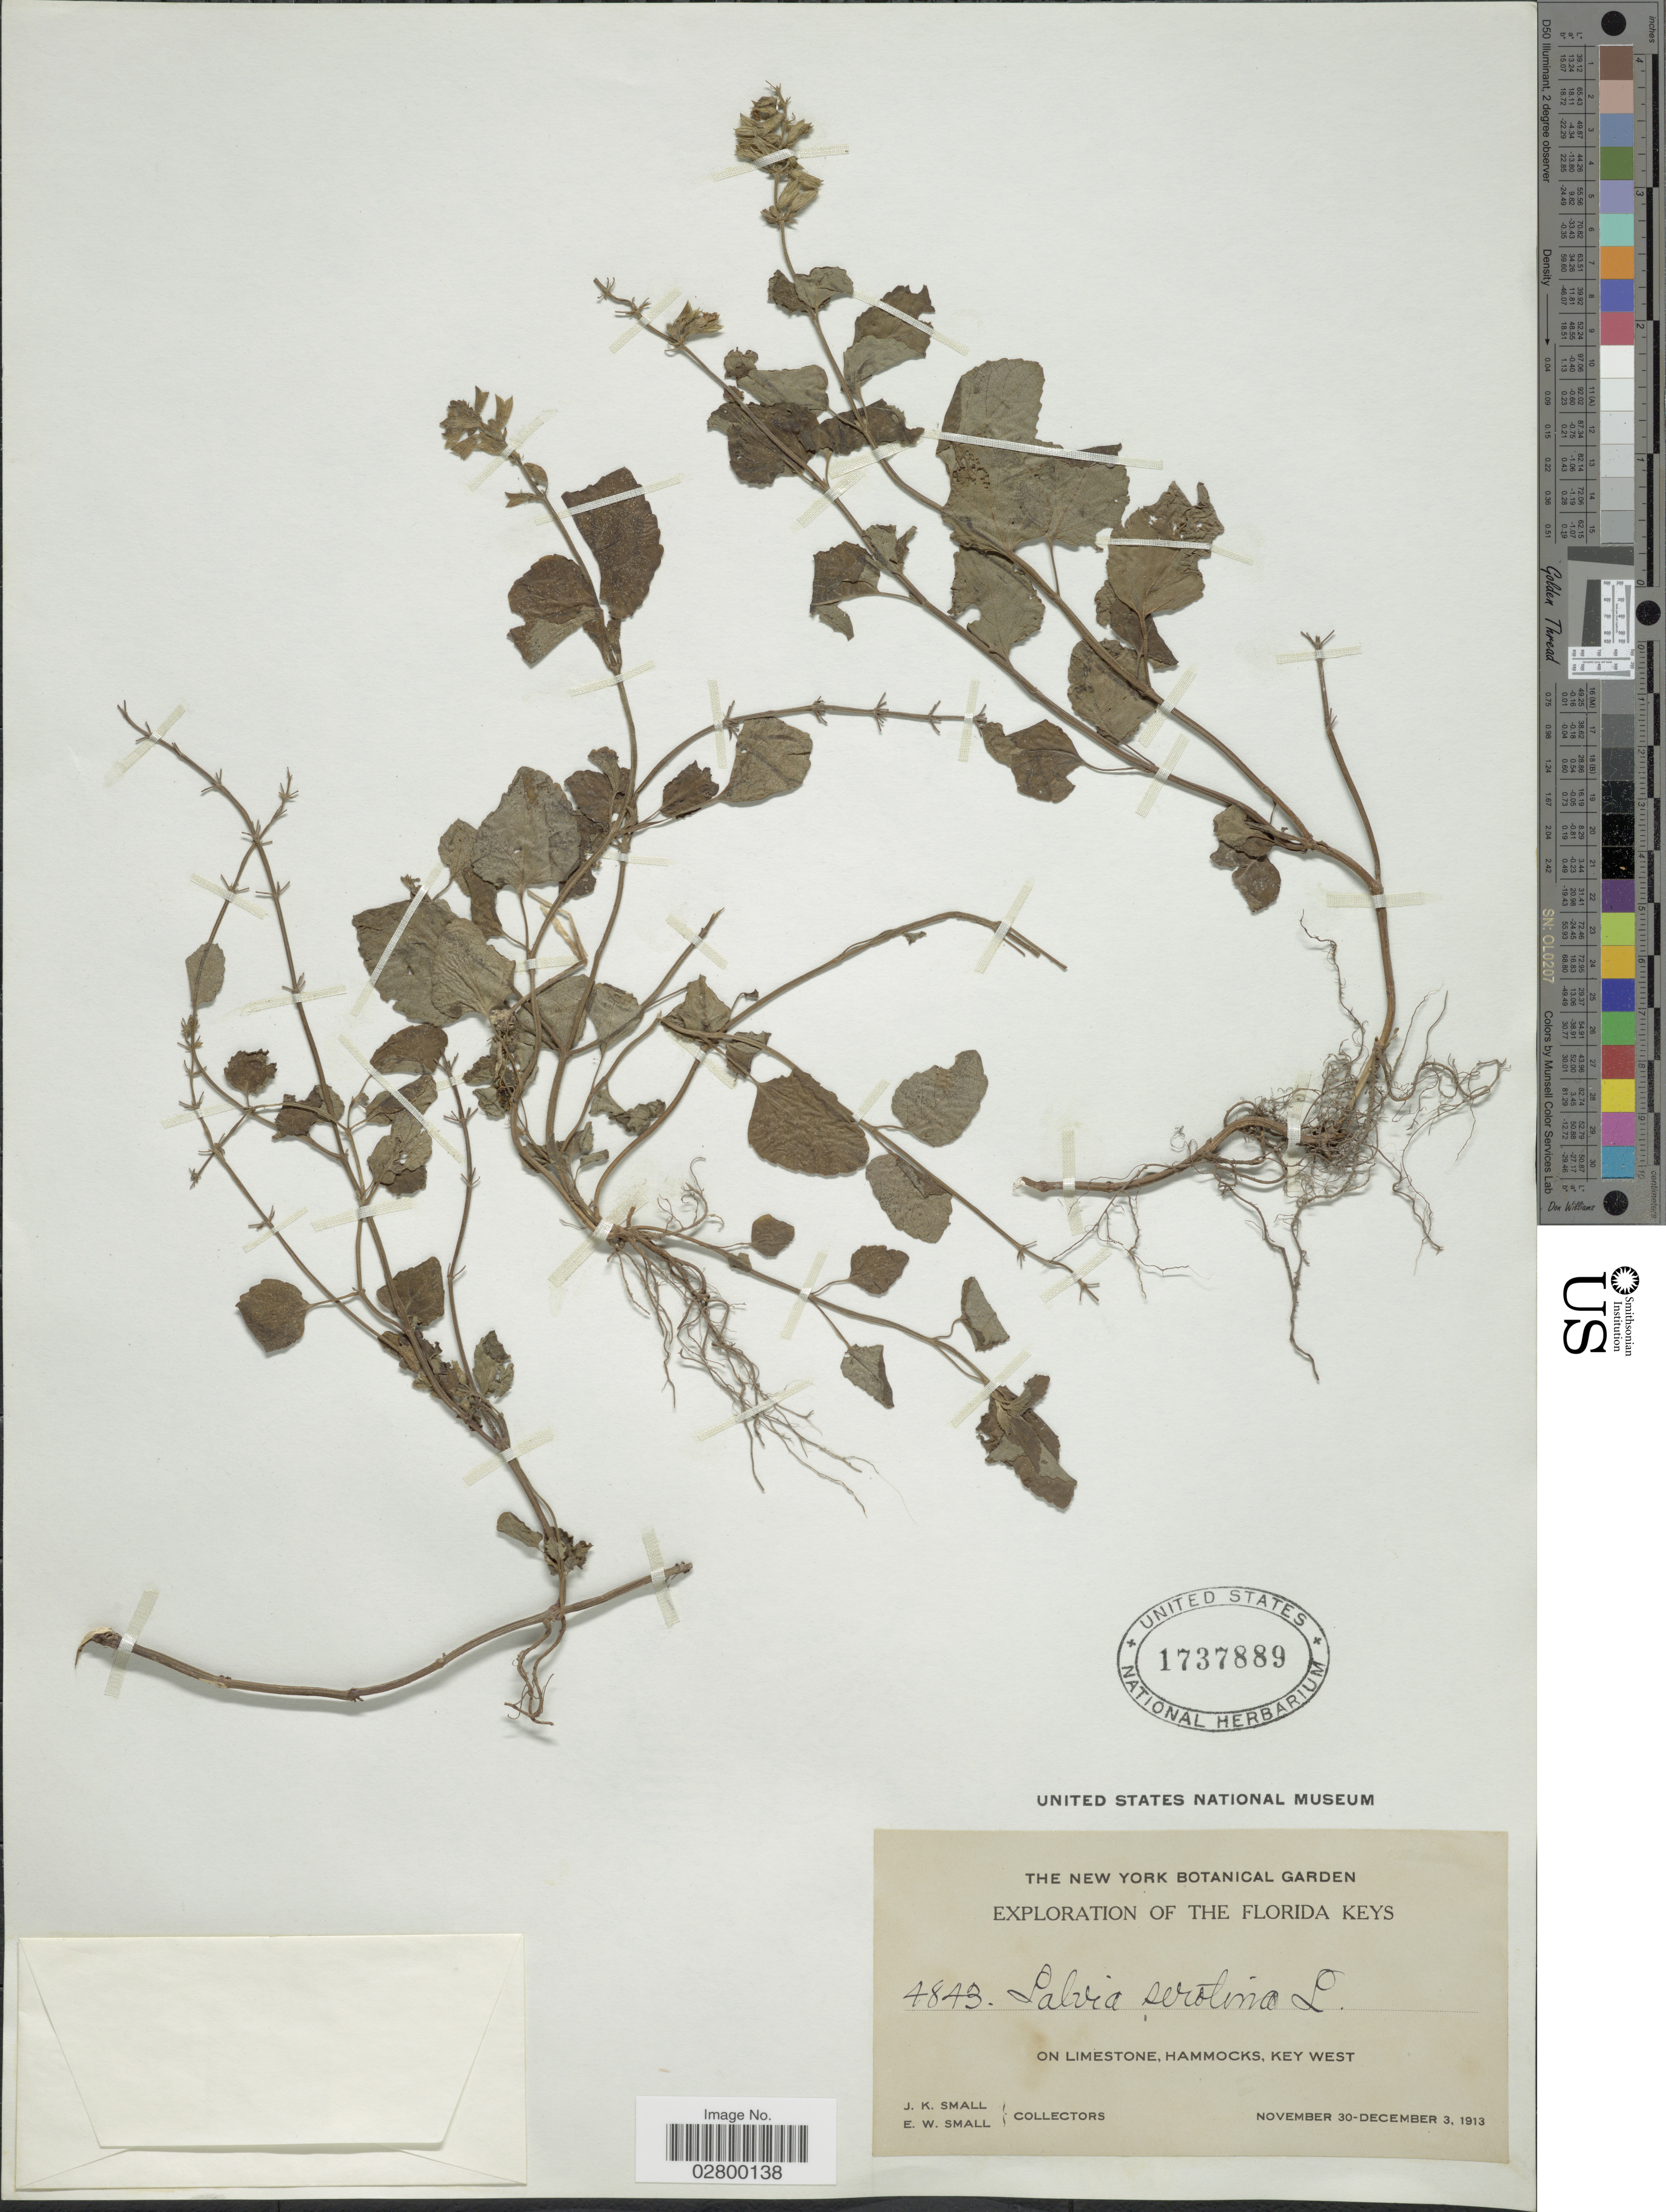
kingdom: Plantae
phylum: Tracheophyta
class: Magnoliopsida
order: Lamiales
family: Lamiaceae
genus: Salvia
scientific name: Salvia serotina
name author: L.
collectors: J. K. Small & E. W. Small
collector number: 4843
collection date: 1913-11-30/1913-12-03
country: United States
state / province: Florida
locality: Florida Keys, On limestone, Hammocks, Key West.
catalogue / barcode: US 1737889